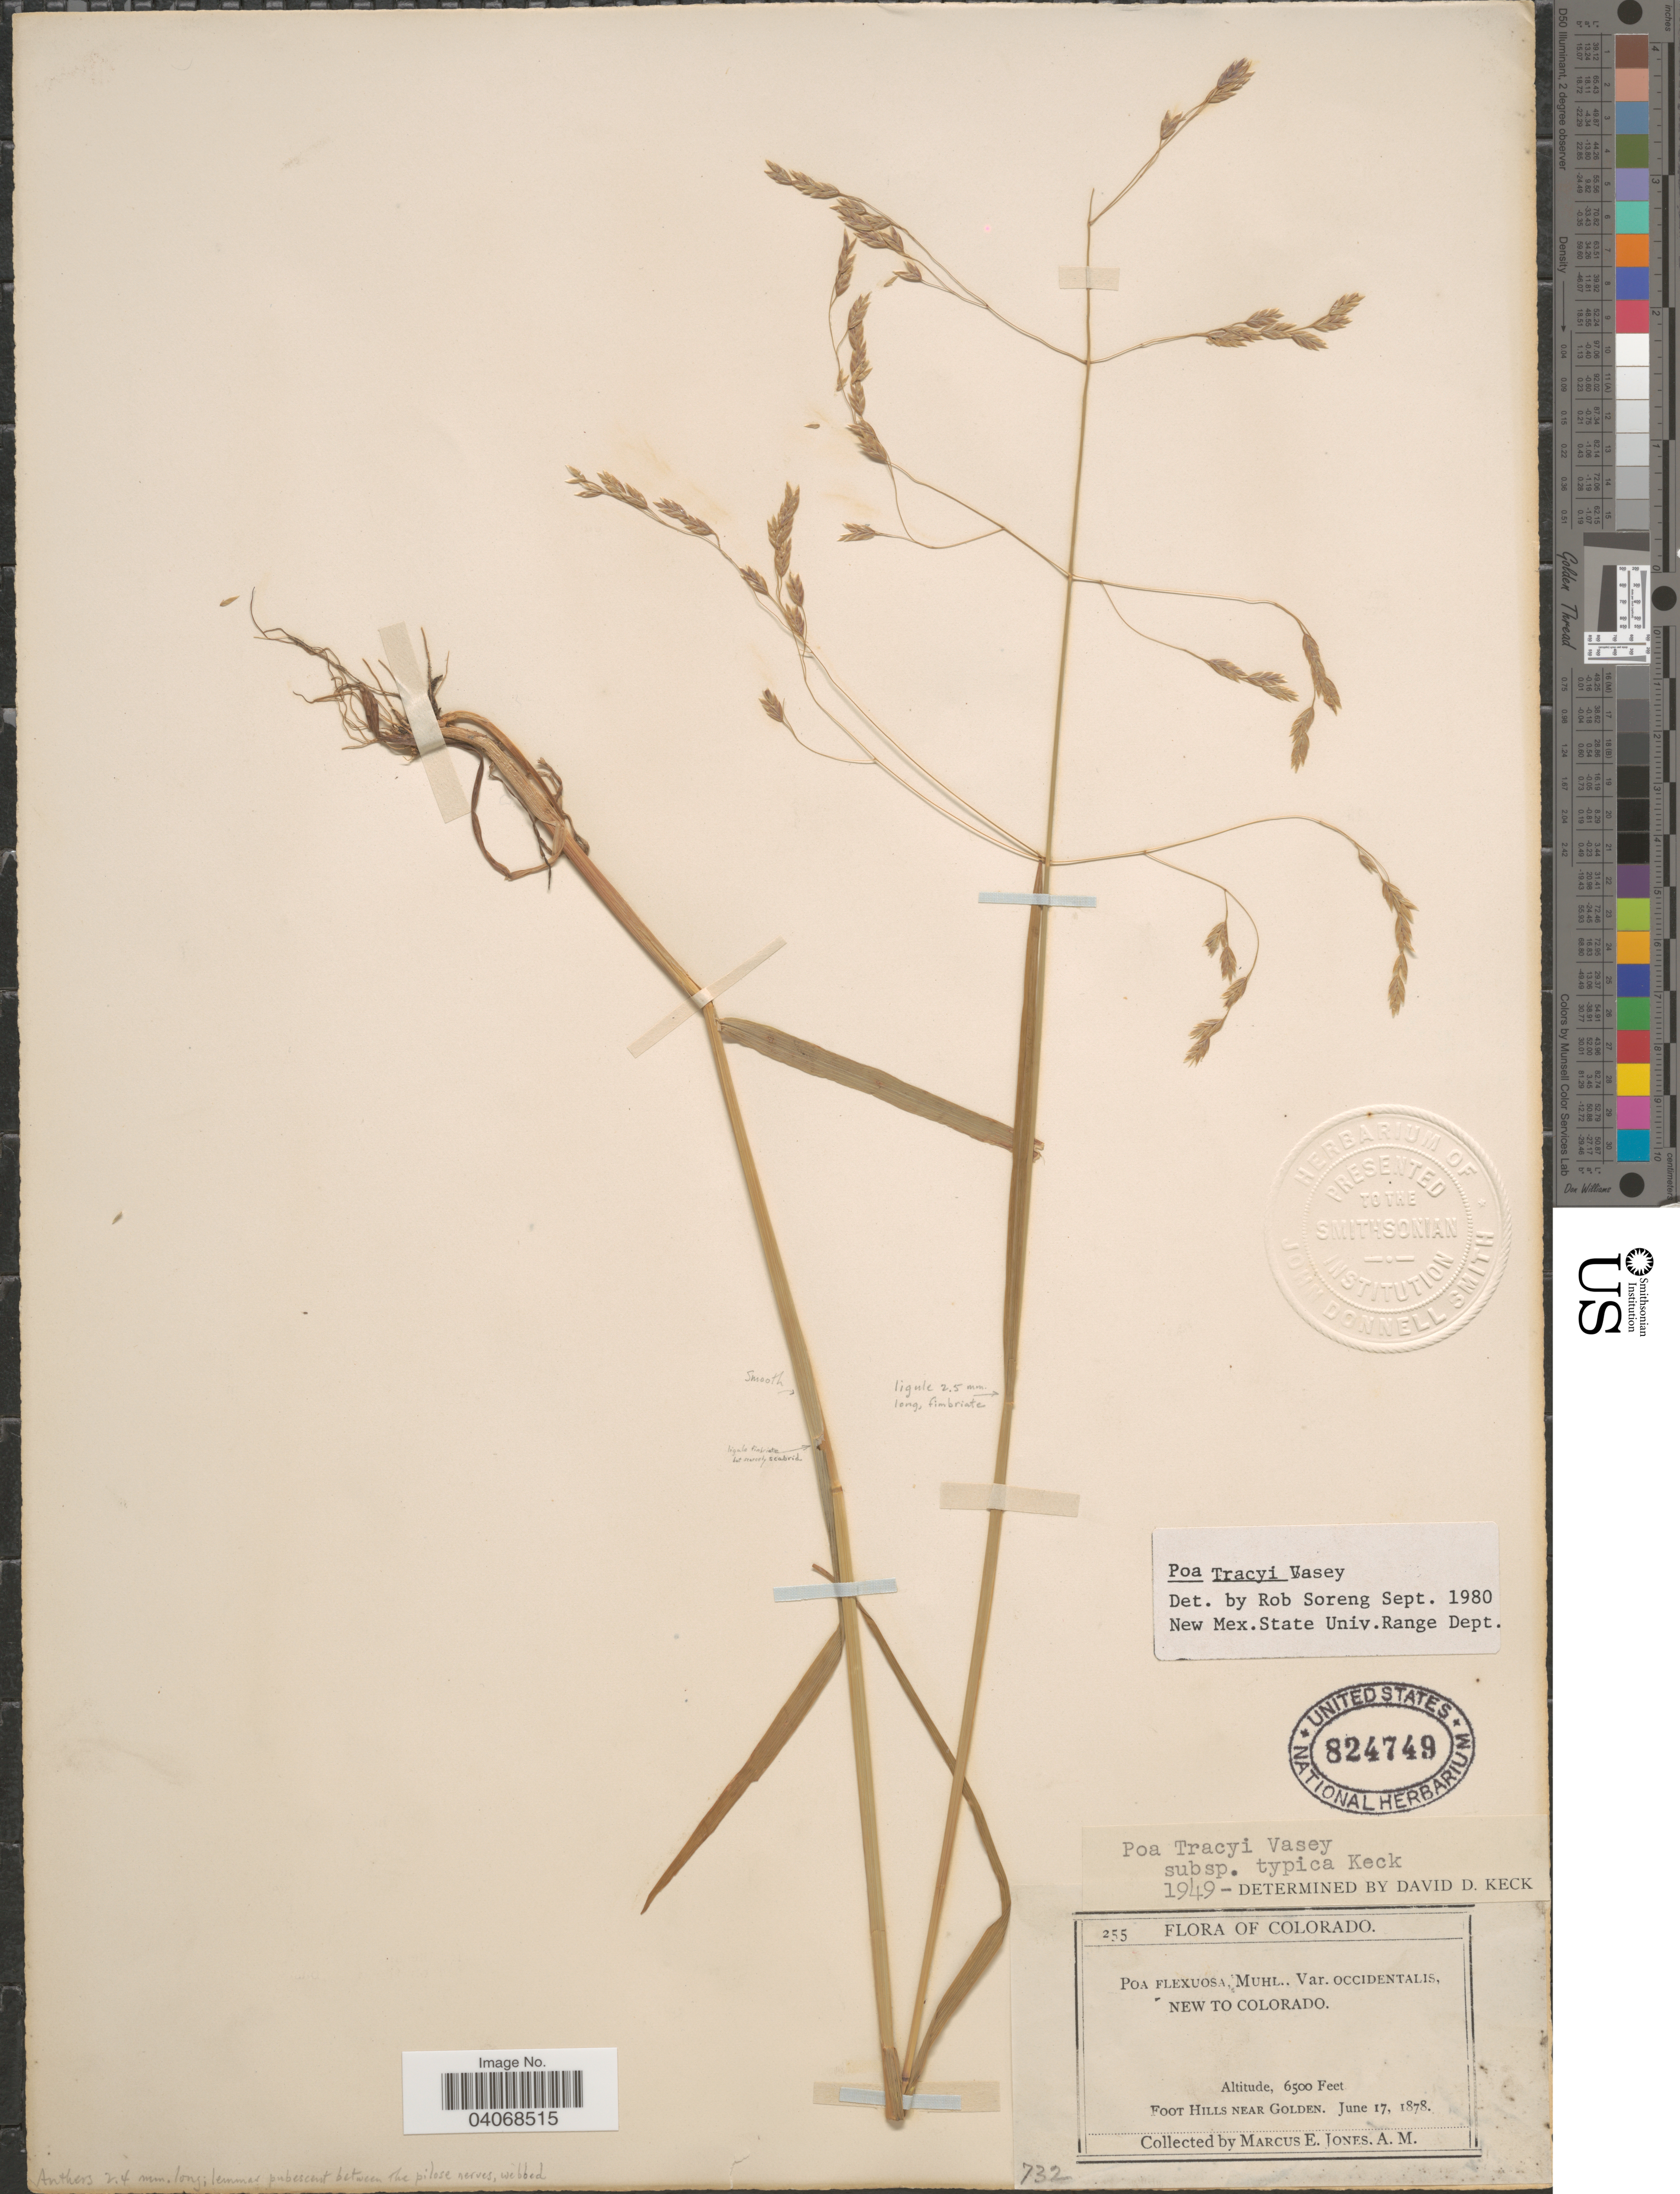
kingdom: Plantae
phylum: Tracheophyta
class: Liliopsida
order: Poales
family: Poaceae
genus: Poa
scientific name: Poa tracyi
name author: Vasey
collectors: M. E. Jones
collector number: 255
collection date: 1878-06-17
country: United States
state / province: Colorado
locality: Foot Hills near Golden.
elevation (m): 1981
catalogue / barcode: US 824749